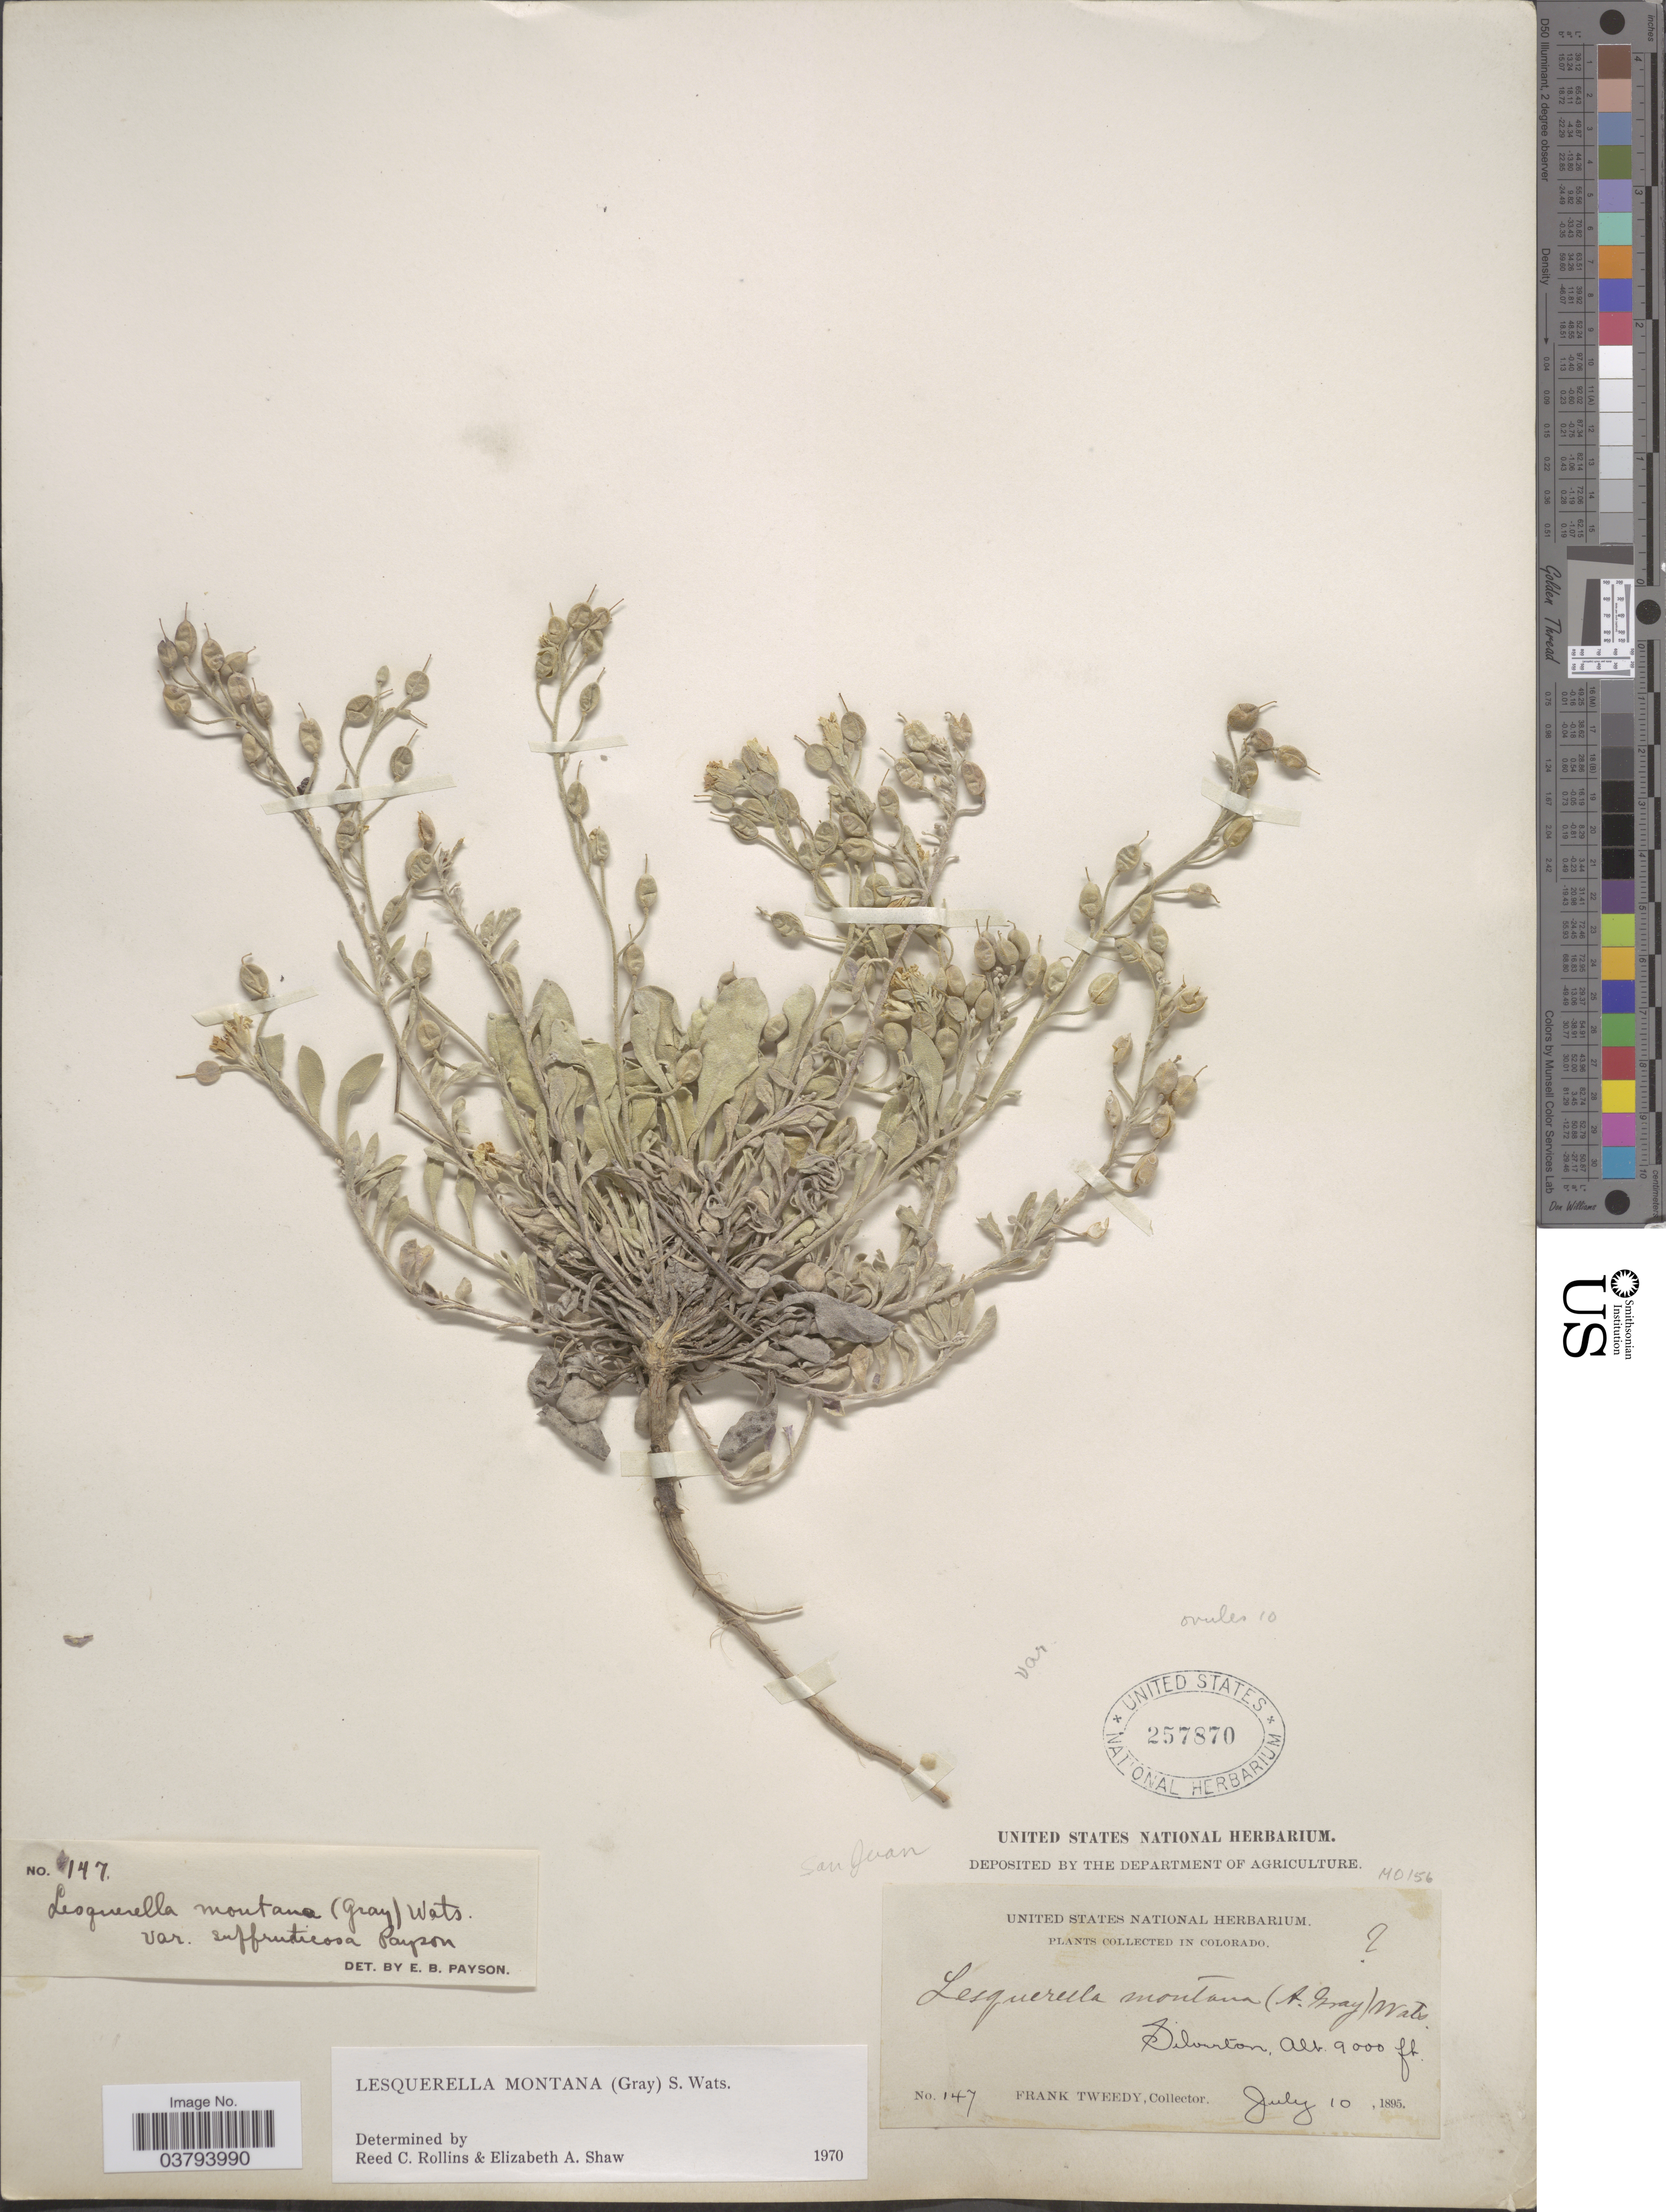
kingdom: Plantae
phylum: Tracheophyta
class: Magnoliopsida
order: Brassicales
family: Brassicaceae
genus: Lesquerella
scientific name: Lesquerella montana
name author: (A. Gray) S. Watson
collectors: F. Tweedy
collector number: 147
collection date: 1895-07-10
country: United States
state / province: Colorado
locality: San Juan. Silverton.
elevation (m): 2743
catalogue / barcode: US 257870